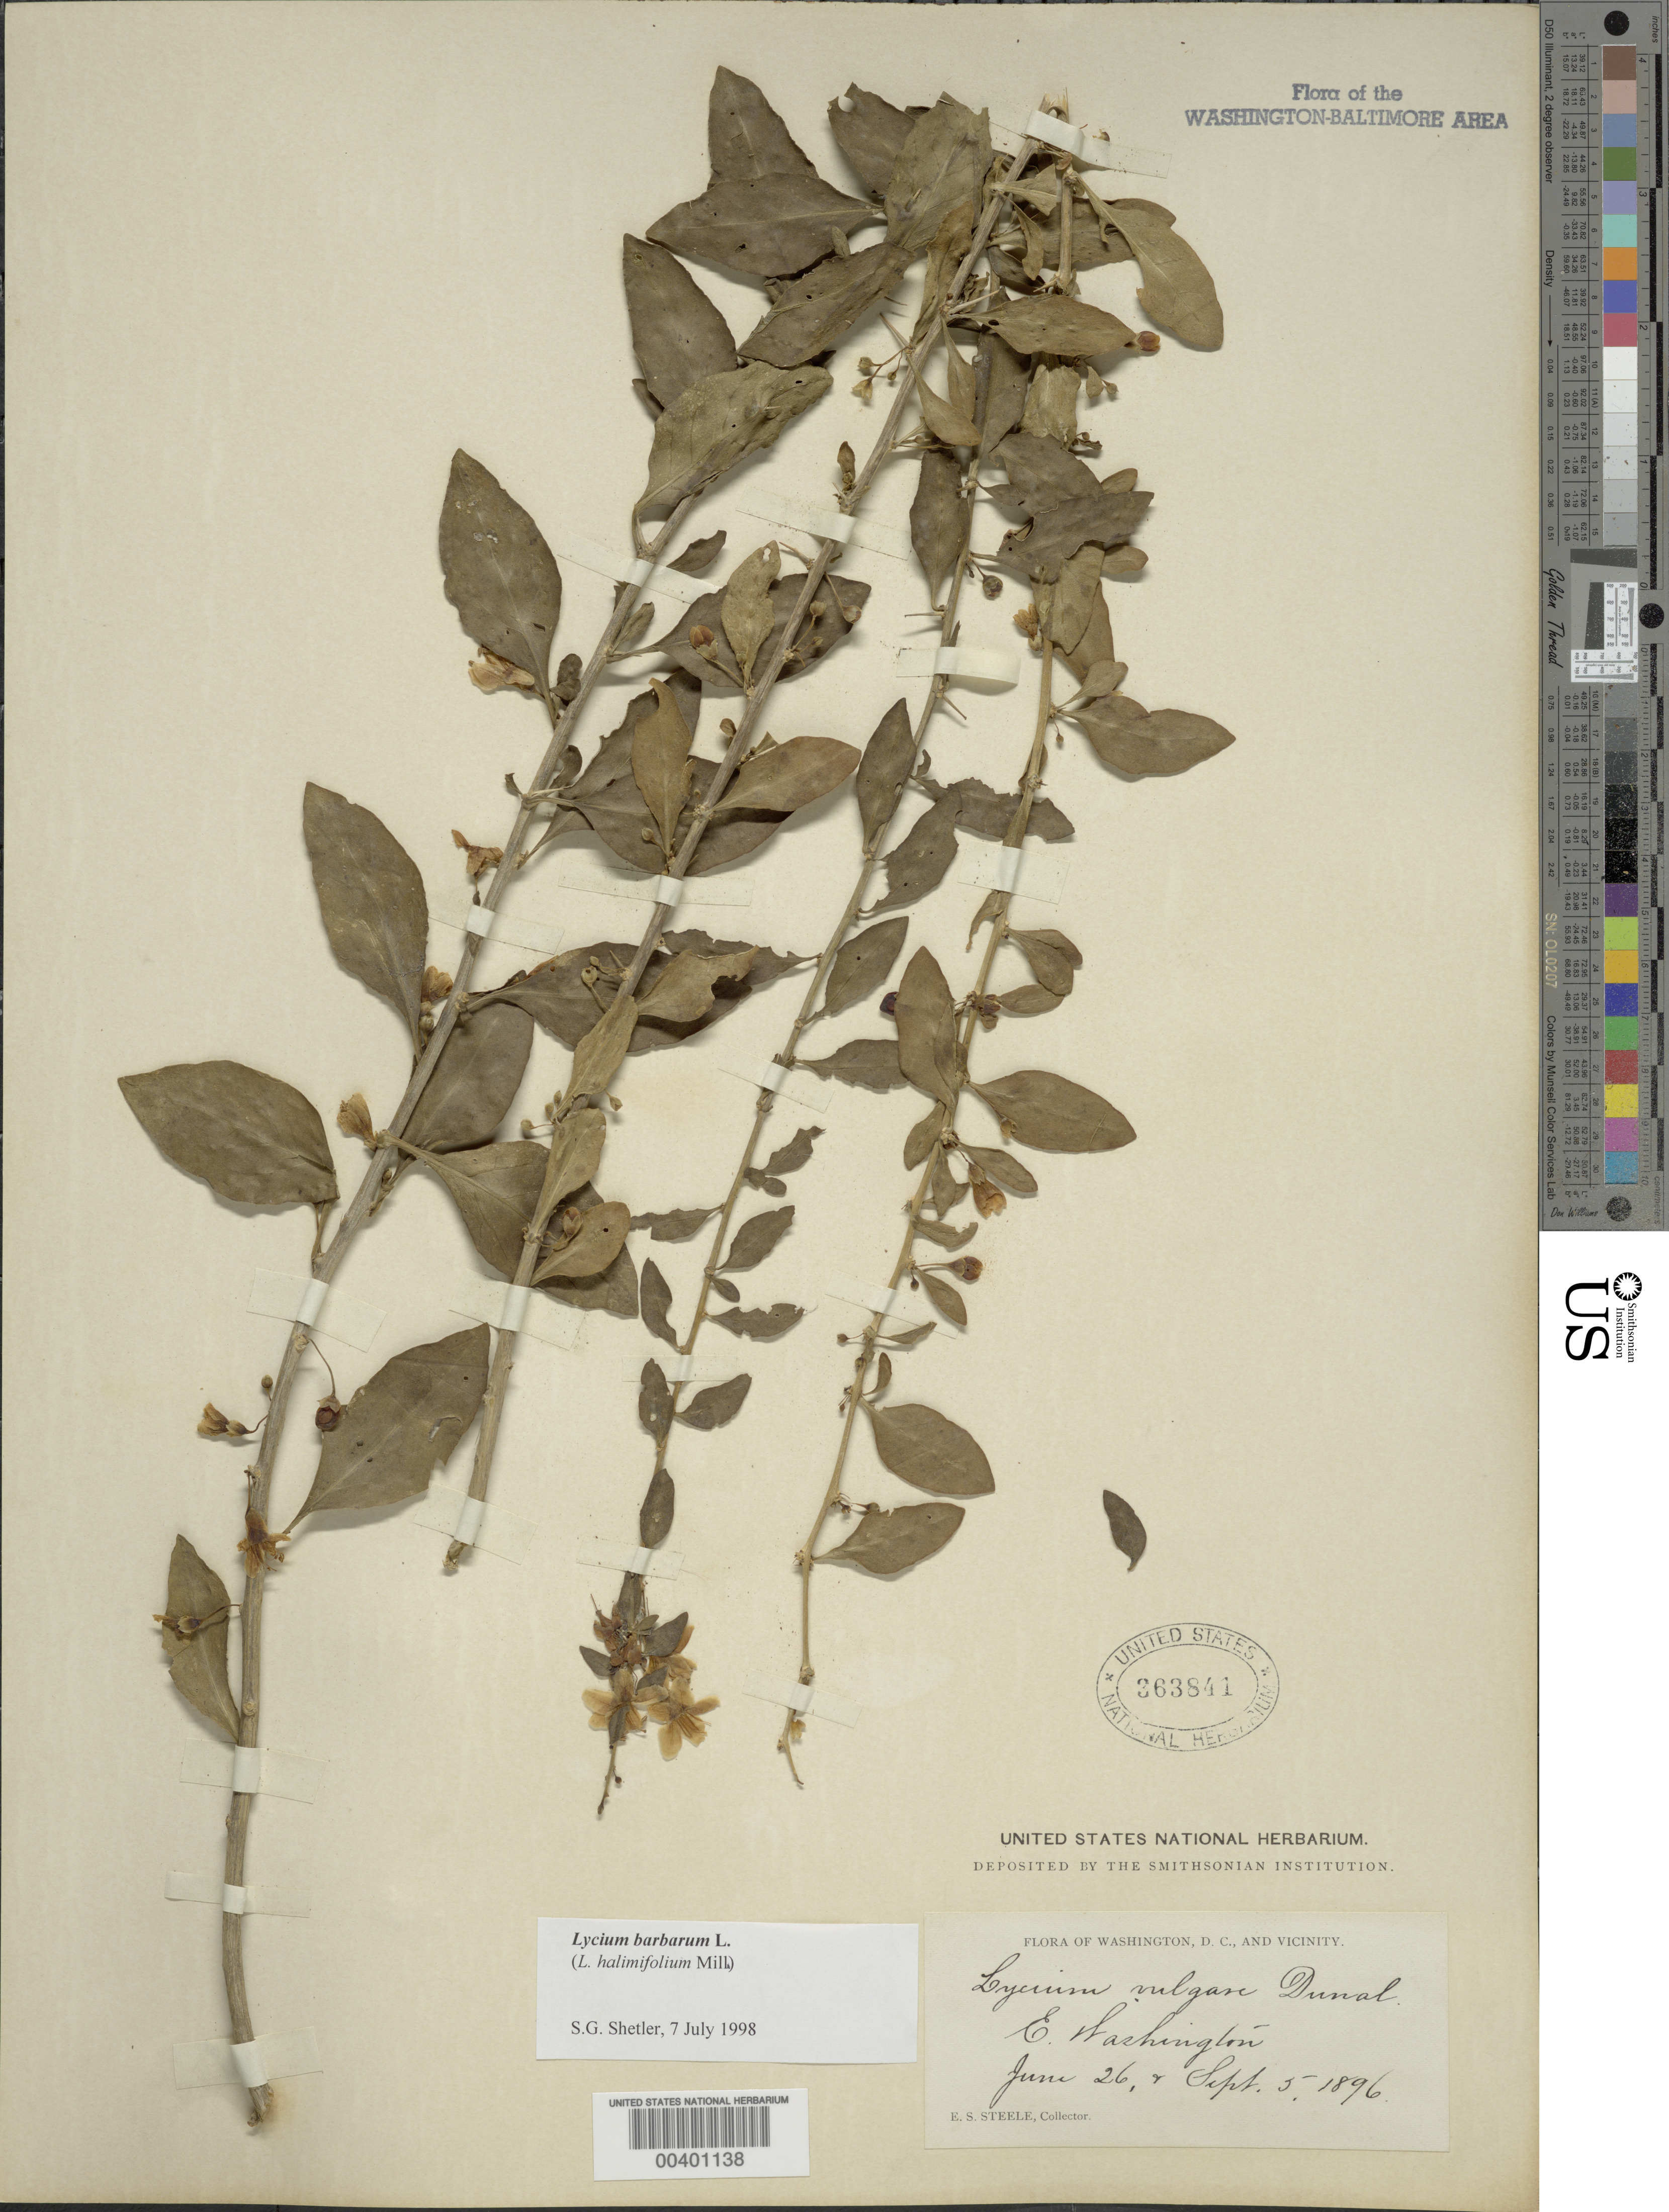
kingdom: Plantae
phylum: Tracheophyta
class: Magnoliopsida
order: Solanales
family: Solanaceae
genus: Lycium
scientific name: Lycium barbarum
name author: L.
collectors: E. Steele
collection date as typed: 26 Jun 1896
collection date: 1896-06-26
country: United States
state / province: District of Columbia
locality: East Washington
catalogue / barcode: US 363841